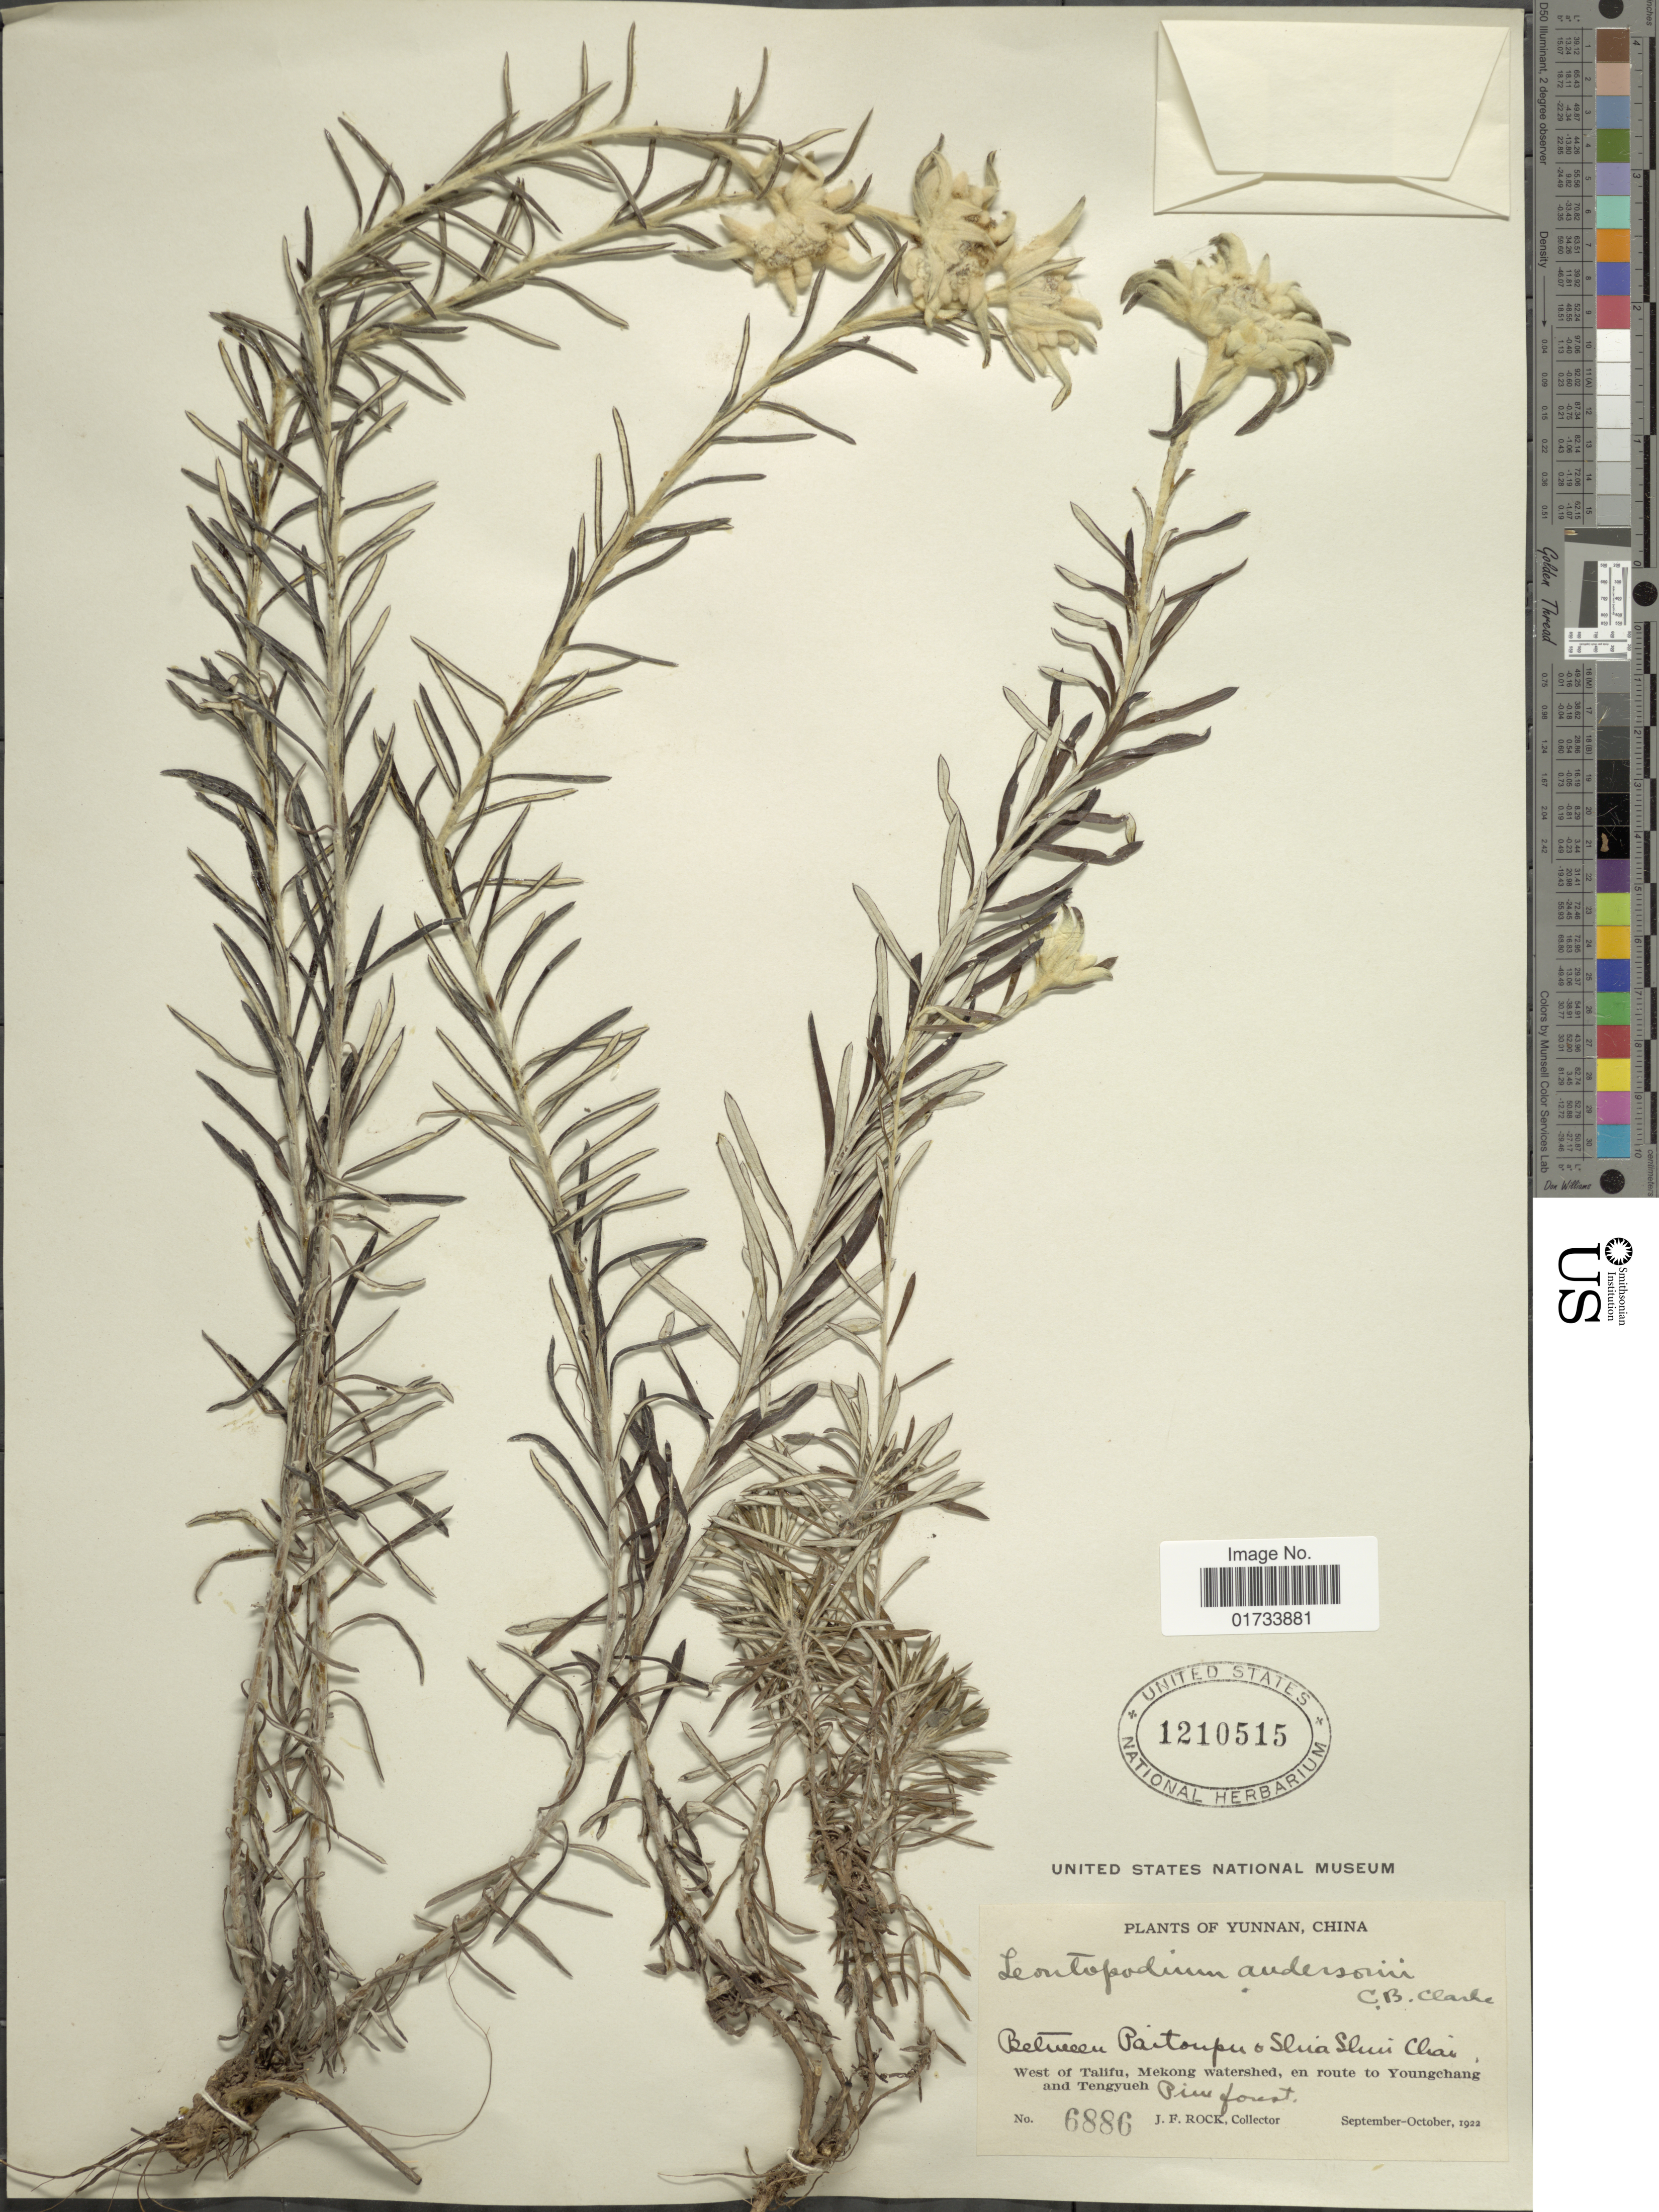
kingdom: Plantae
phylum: Tracheophyta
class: Magnoliopsida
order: Asterales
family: Asteraceae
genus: Leontopodium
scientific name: Leontopodium andersonii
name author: C.B. Clarke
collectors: J. Rock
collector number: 6886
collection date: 1922-09/1922-10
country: China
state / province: Yunnan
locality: Between Paitoupu and Shia Shui Chai, west of Talifu, Mekong watershed, en route to Youngchanf and Tengyueh, Pine forest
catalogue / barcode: US 1210515